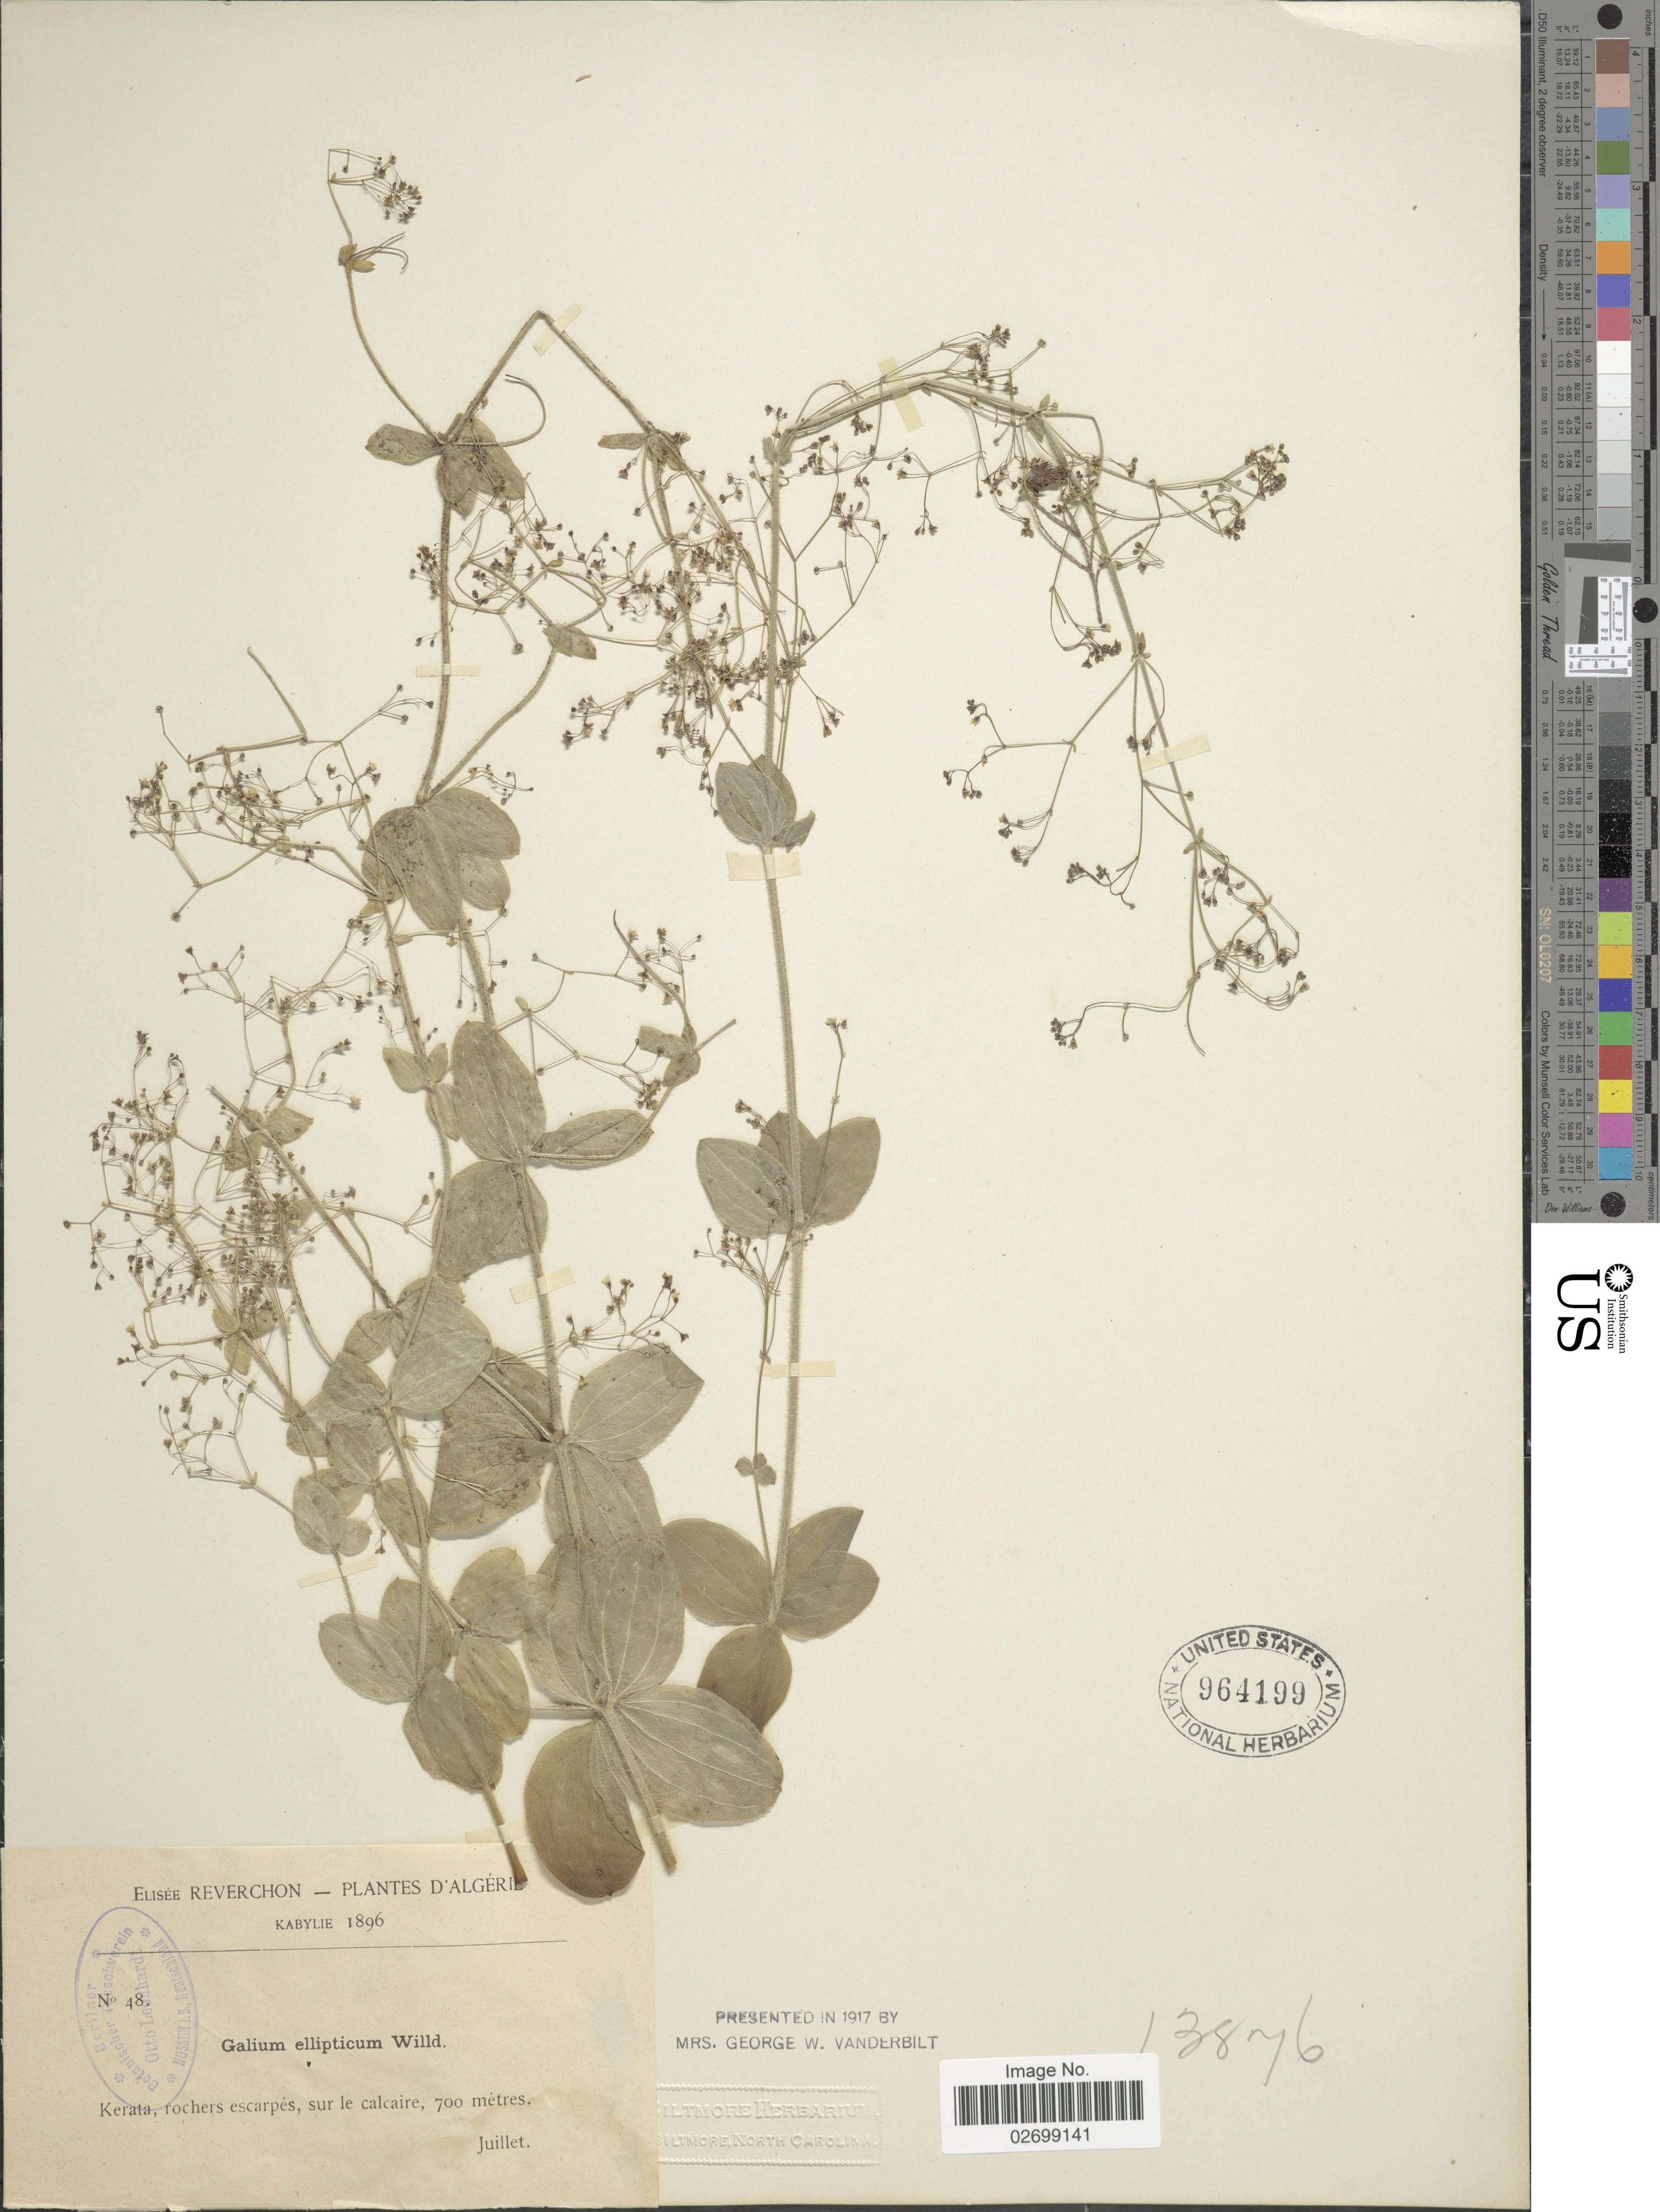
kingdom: Plantae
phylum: Tracheophyta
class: Magnoliopsida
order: Gentianales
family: Rubiaceae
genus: Galium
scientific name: Galium ellipticum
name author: Willd. ex Hornem.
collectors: E. Reverchon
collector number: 48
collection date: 1896-07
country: Algeria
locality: D'Algerie, Kerata, rochers escarpes, sur le calcaire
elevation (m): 700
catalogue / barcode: US 964199